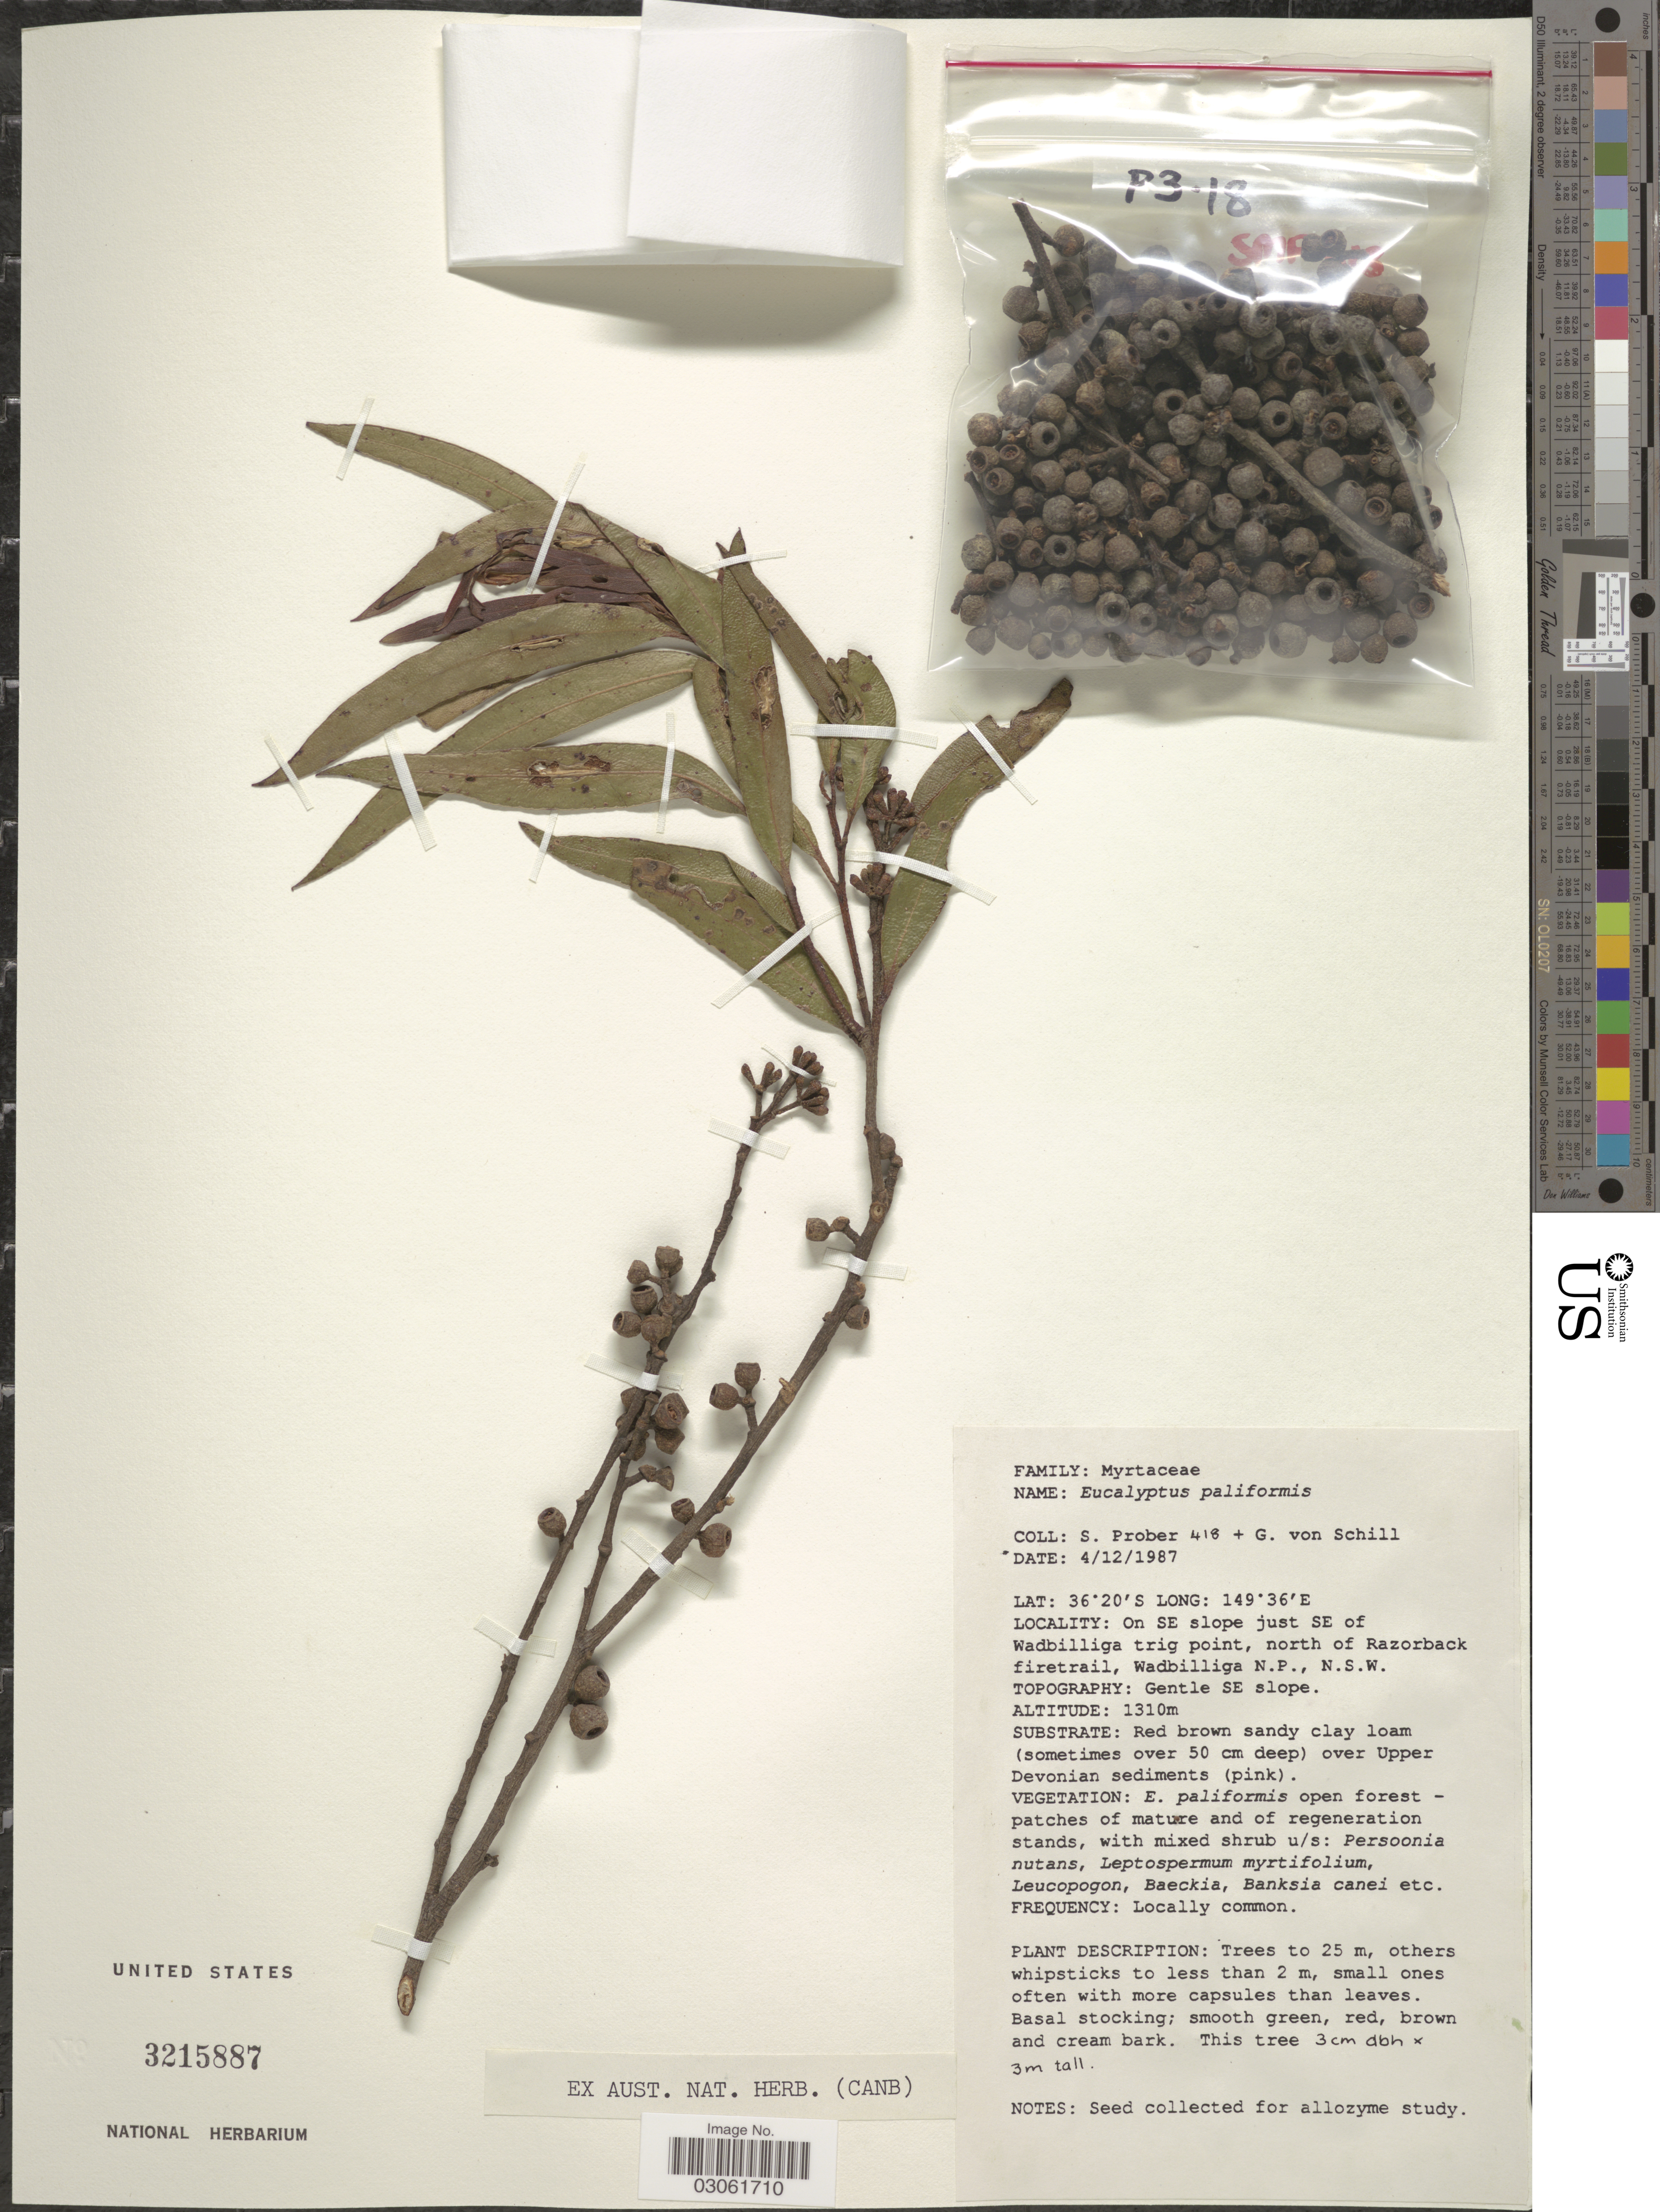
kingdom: Plantae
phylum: Tracheophyta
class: Magnoliopsida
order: Myrtales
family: Myrtaceae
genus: Eucalyptus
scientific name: Eucalyptus paliformis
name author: L.A.S. Johnson & Blaxell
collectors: S. Prober & v. Schill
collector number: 418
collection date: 1987-12-04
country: Australia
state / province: New South Wales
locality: On SE slope just SE of Wadbilliga trig point, north of Razorback firetrail, Wadbilliga N.P. Gentle SE slope.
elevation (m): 1310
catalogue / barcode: US 3215887